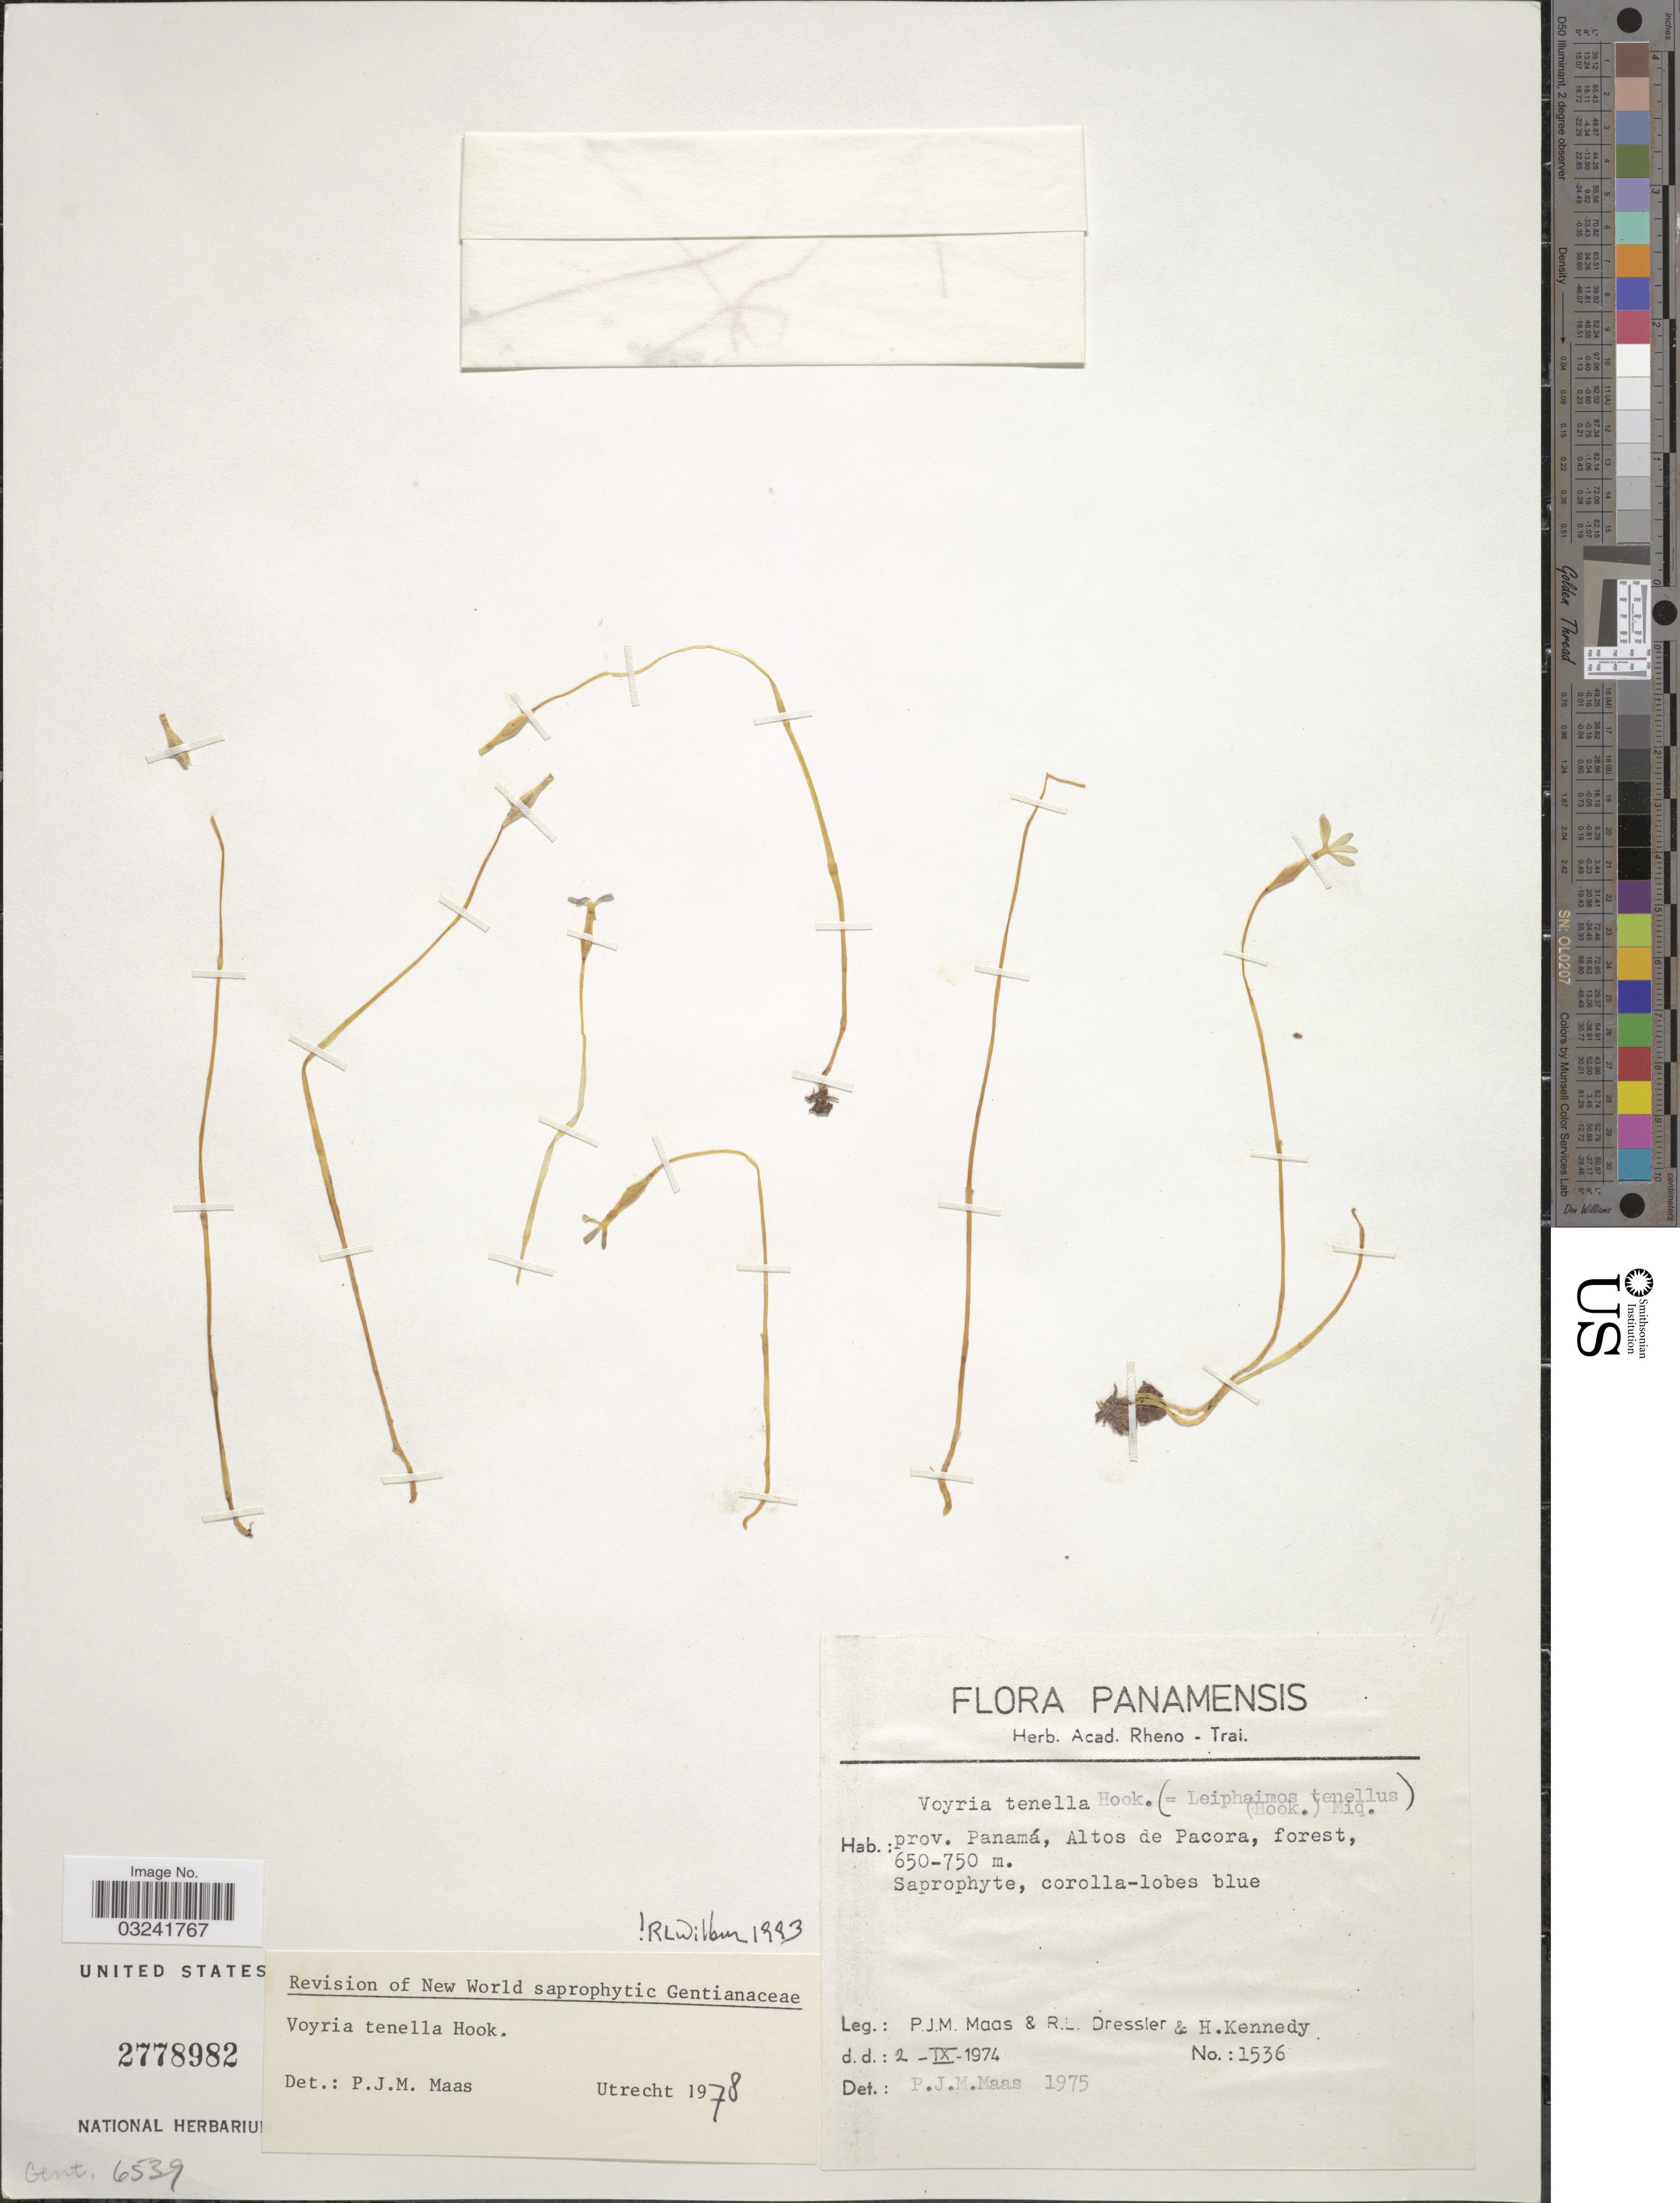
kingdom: Plantae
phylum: Tracheophyta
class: Magnoliopsida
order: Gentianales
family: Gentianaceae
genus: Voyria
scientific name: Voyria tenella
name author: Guilding ex Hook.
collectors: P. Maas, R. Dressler & H. Kennedy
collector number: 1536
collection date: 1974-09-02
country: Panama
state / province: Panamá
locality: Altos de Pacora, forest.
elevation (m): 650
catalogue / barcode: US 2778982